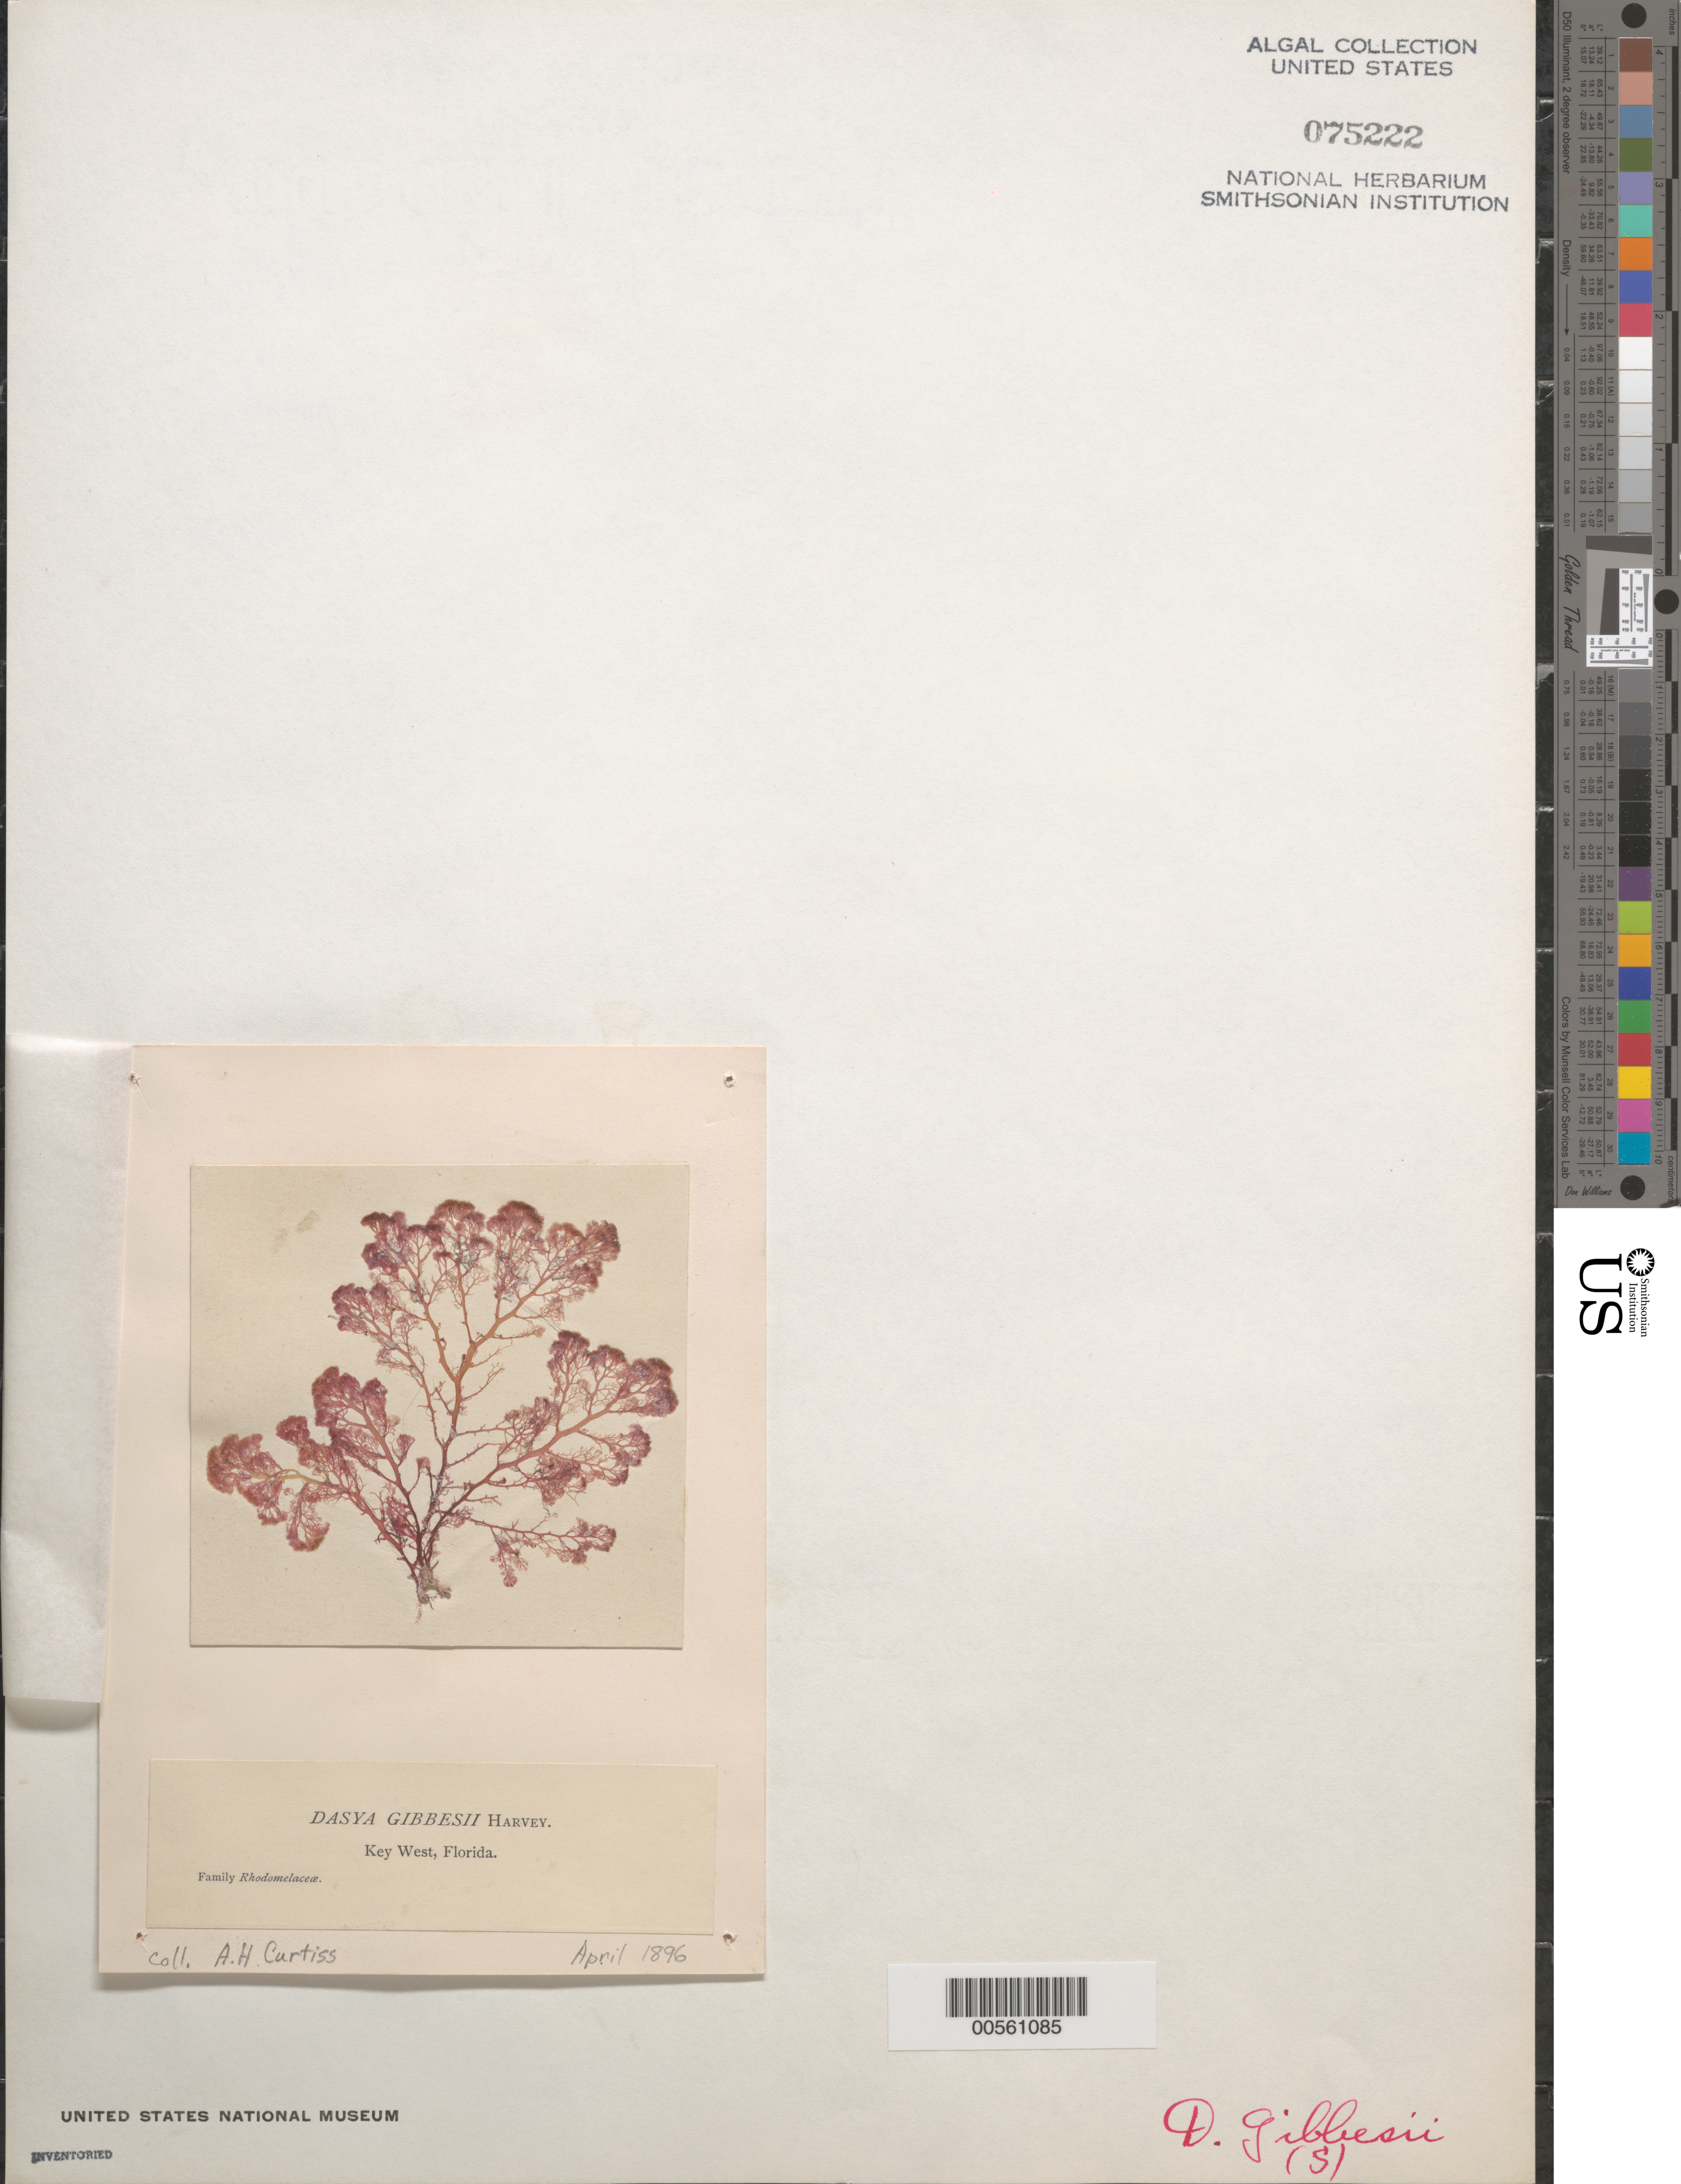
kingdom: Plantae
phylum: Rhodophyta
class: Florideophyceae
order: Ceramiales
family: Dasyaceae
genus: Heterosiphonia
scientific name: Heterosiphonia gibbesii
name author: (Harv.)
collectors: A. H. Curtiss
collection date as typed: Apr 1896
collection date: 1896-04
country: United States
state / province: Florida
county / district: Monroe County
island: Key West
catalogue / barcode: US 75222